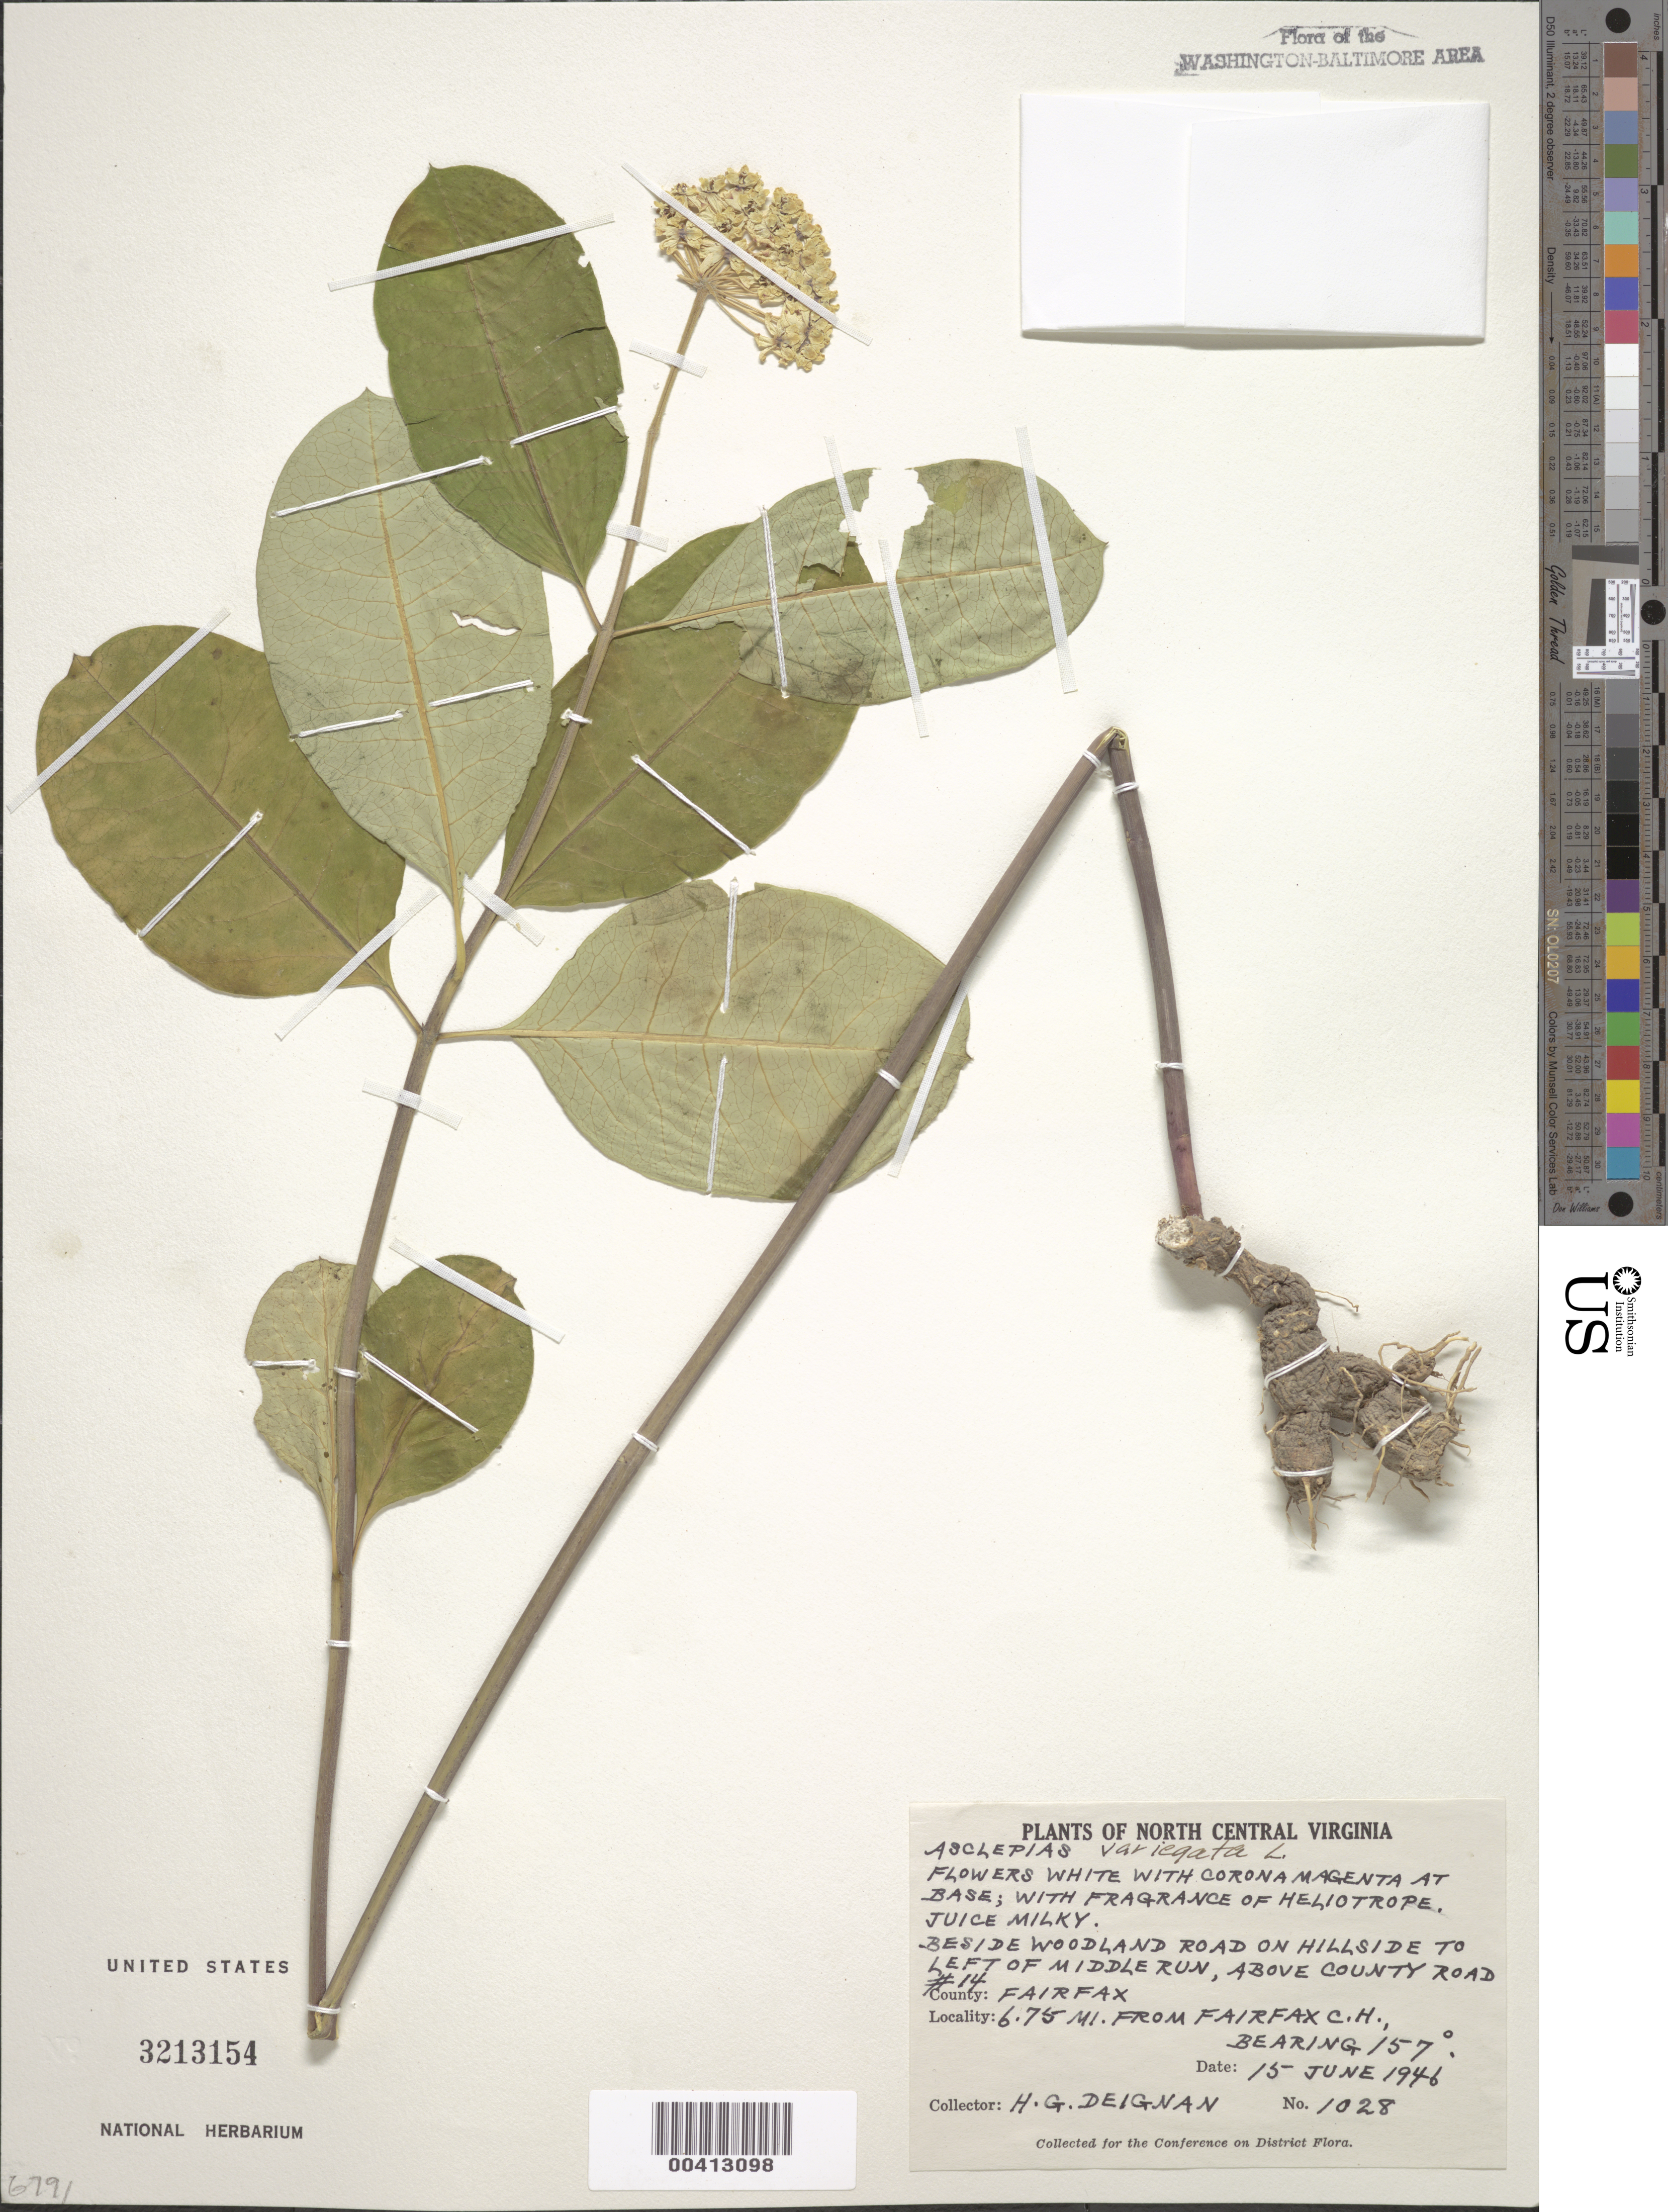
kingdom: Plantae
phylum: Tracheophyta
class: Magnoliopsida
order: Gentianales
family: Apocynaceae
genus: Asclepias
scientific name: Asclepias variegata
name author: L.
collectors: H. Deignan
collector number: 1028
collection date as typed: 15 Jun 1946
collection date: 1946-06-15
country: United States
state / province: Virginia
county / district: Fairfax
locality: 6.75 mi. from Fairfax County Courthouse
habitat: Beside woodland road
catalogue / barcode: US 3213154